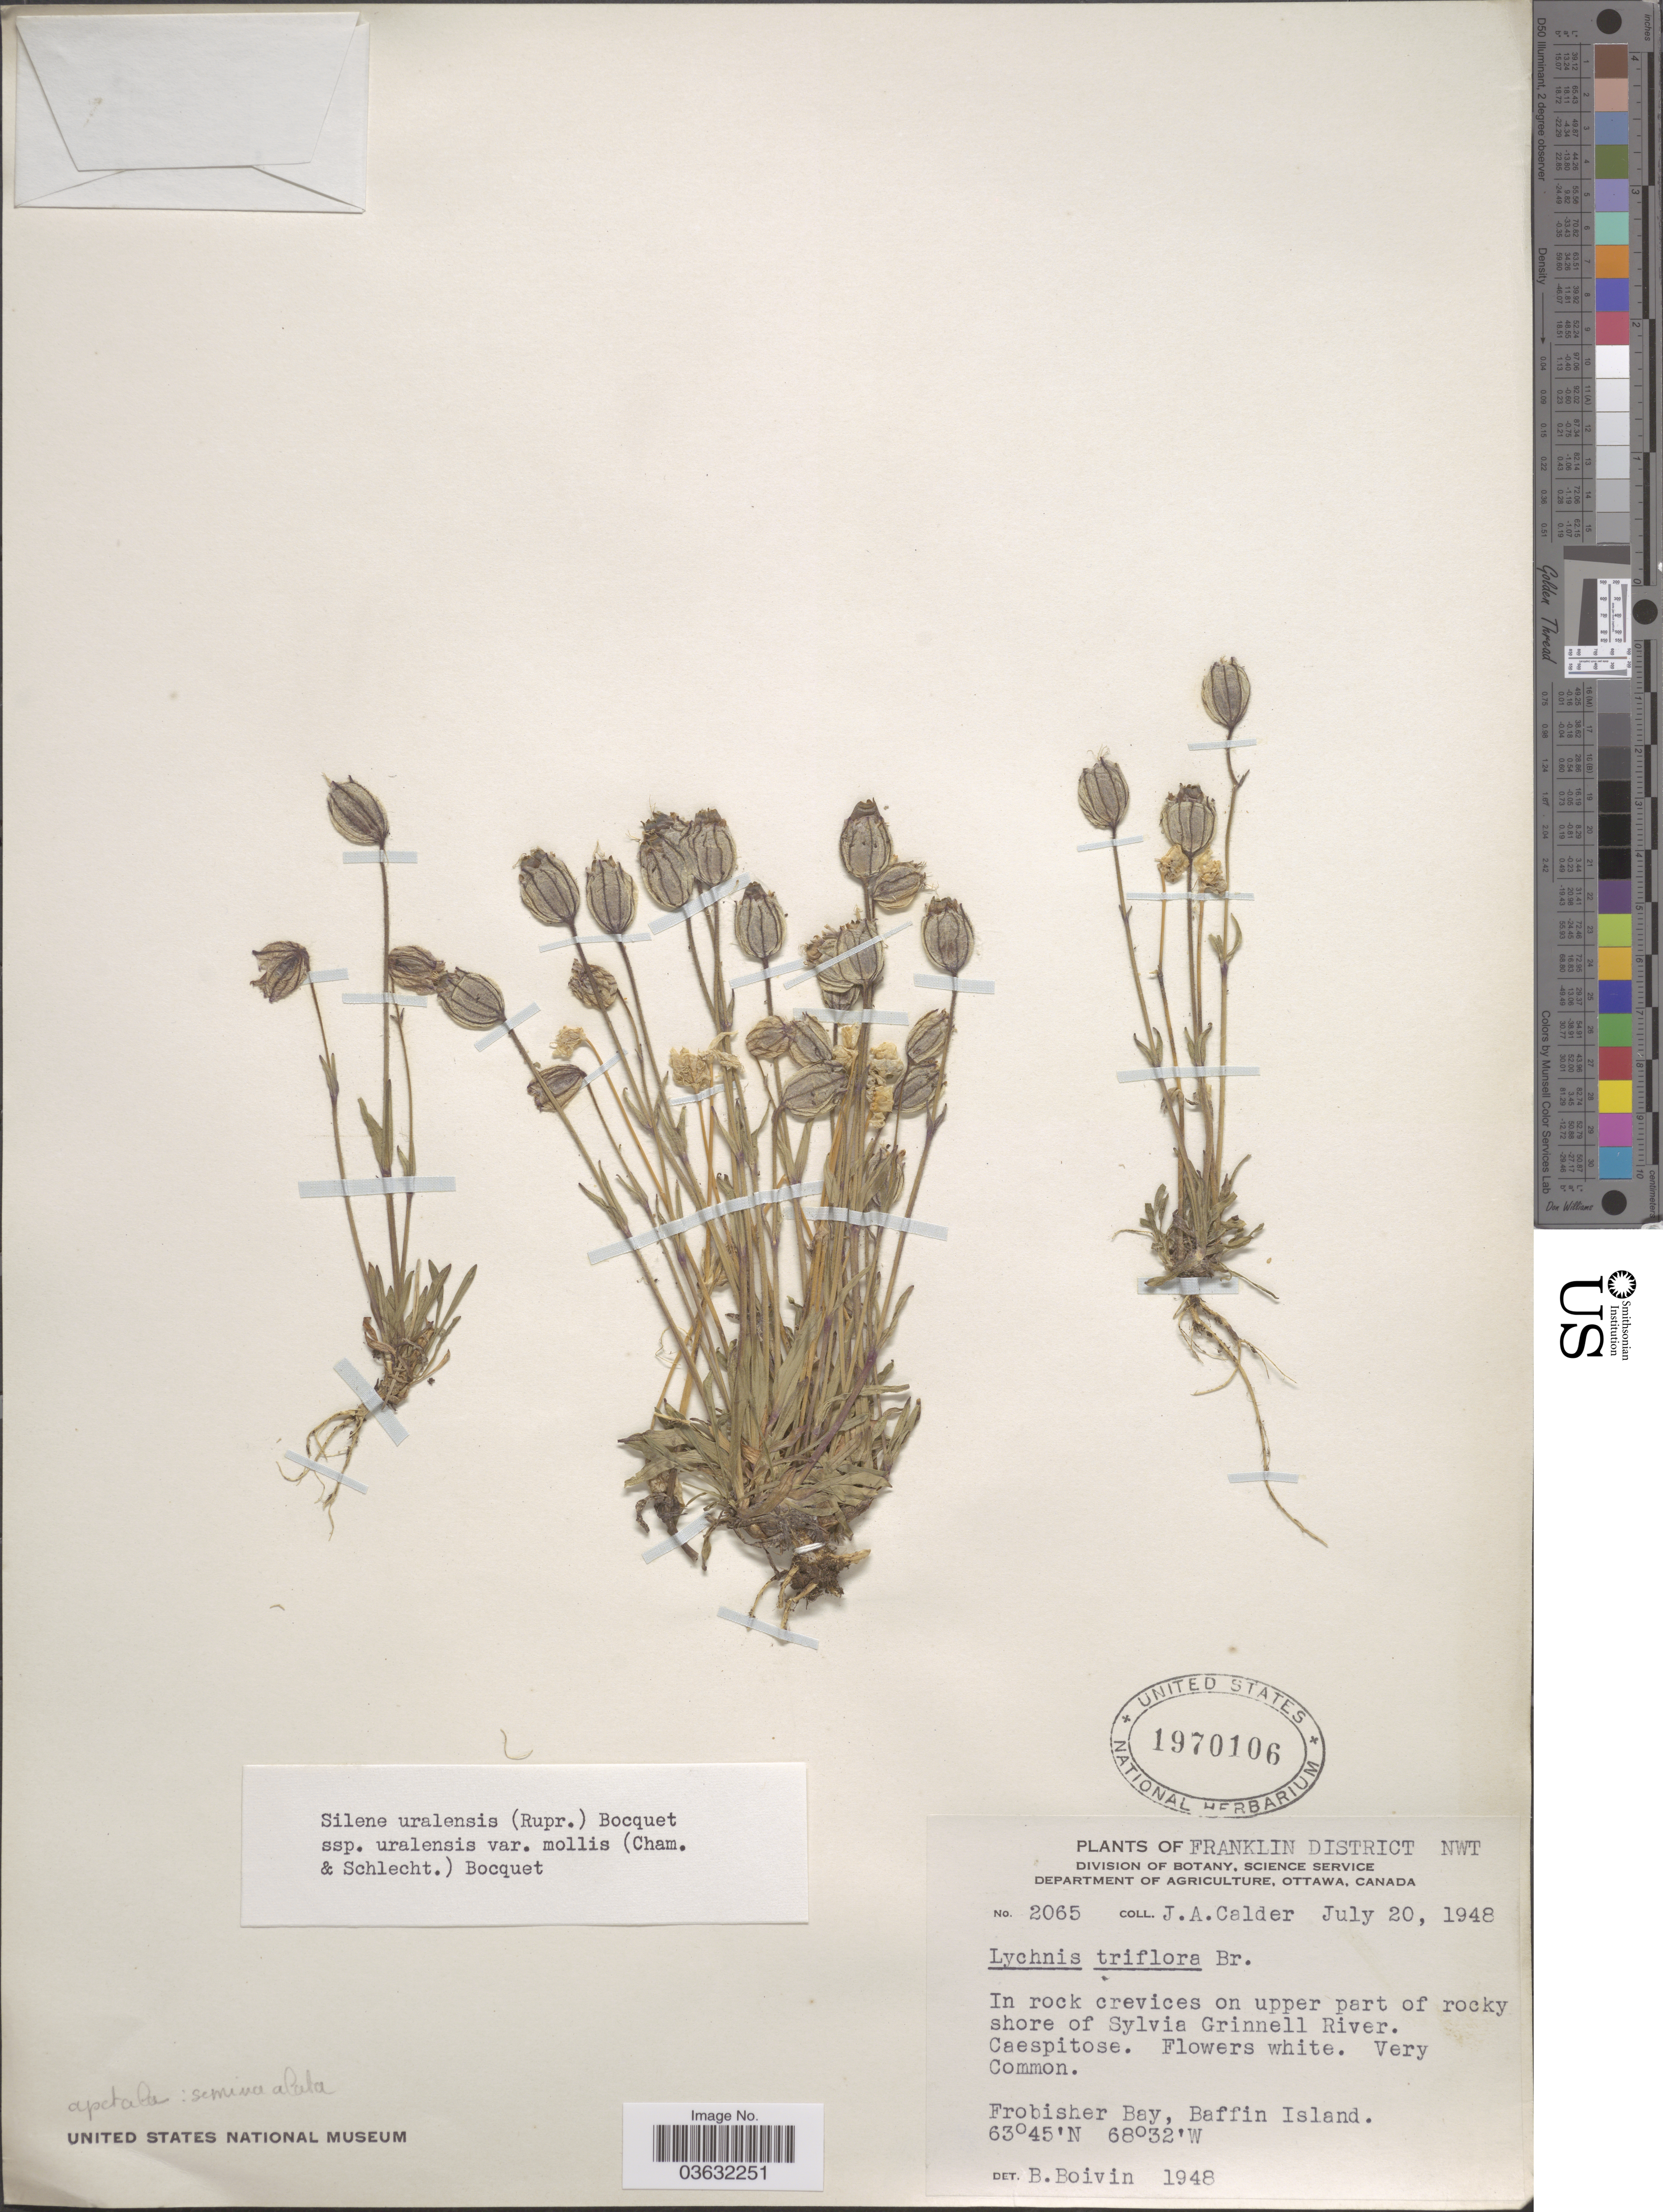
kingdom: Plantae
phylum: Tracheophyta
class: Magnoliopsida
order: Caryophyllales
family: Caryophyllaceae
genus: Silene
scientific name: Silene uralensis var. mollis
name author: (Cham. & Schltdl.) Bocquet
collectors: J. A. Calder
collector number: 2065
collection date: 1948-07-20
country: Canada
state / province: Northwest Territories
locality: Franklin District. Rocky shore of Sylvia Grinnell River. Frobisher Bay, Baffin Island.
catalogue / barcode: US 1970106